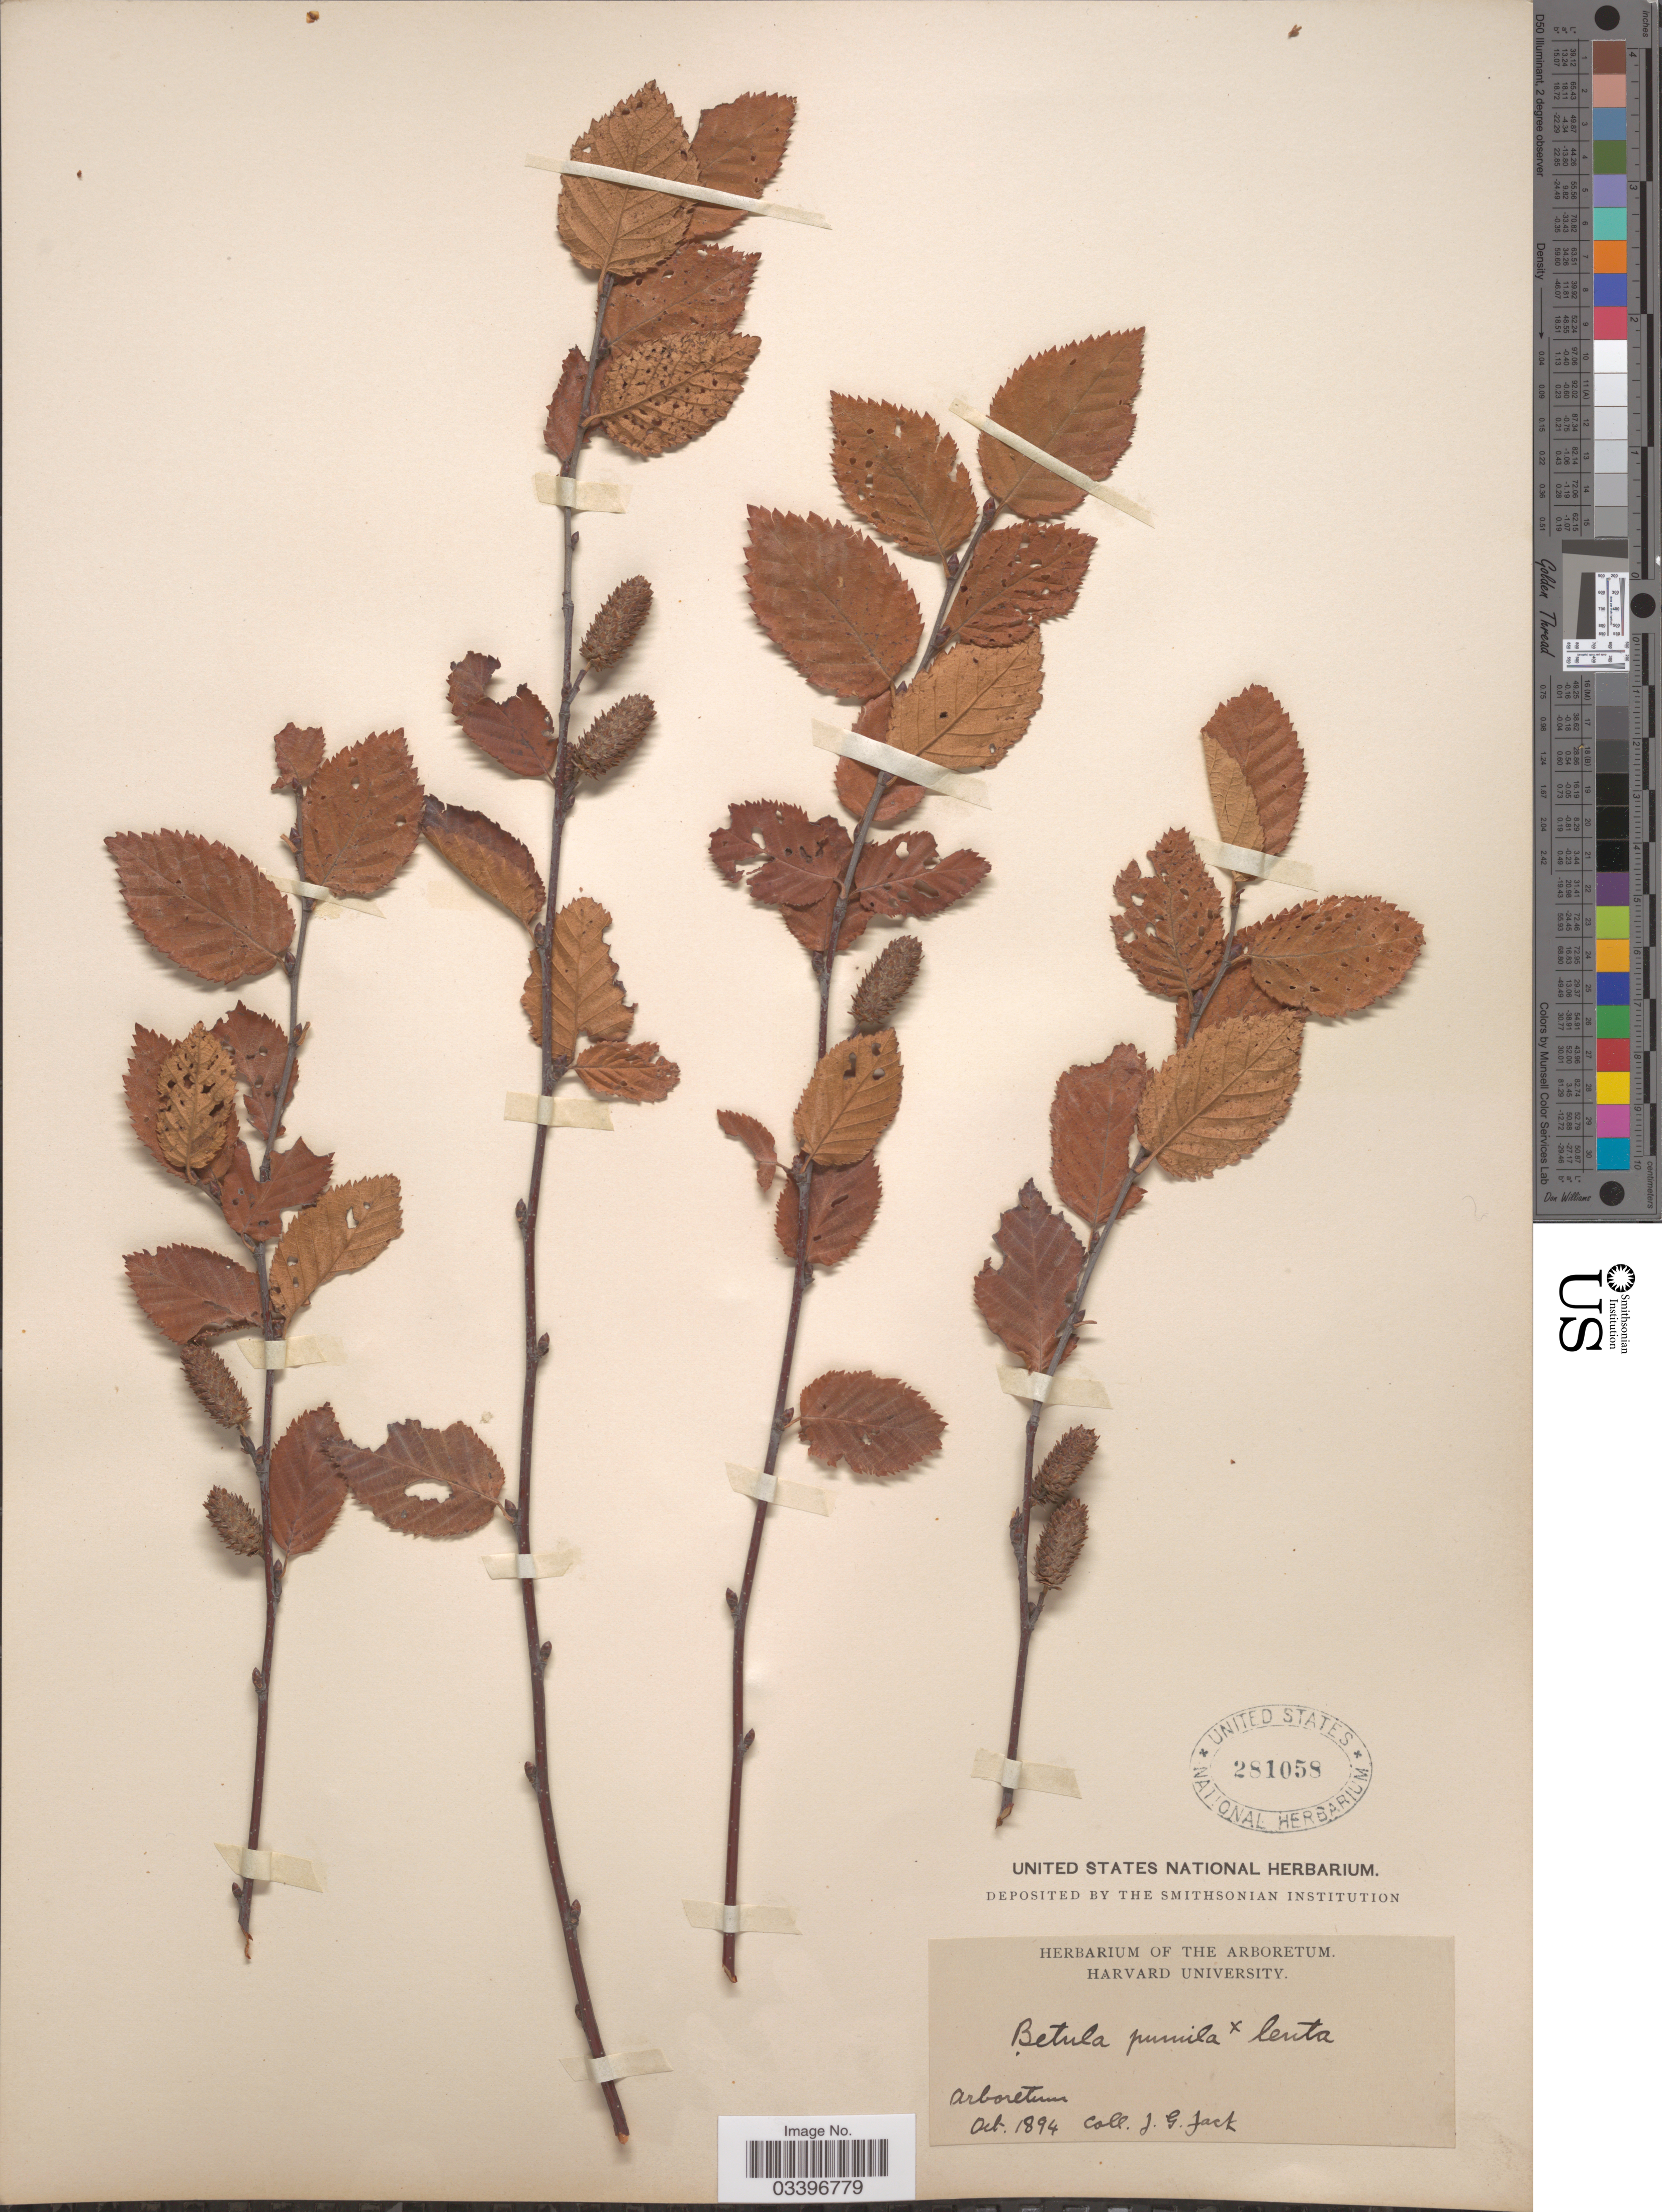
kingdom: Plantae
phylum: Tracheophyta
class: Magnoliopsida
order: Fagales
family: Betulaceae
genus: Betula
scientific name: Betula pumila x B. lenta L.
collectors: J. G. Jack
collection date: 1894-10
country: United States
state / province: Massachusetts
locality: Arboretum.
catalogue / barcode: US 281058